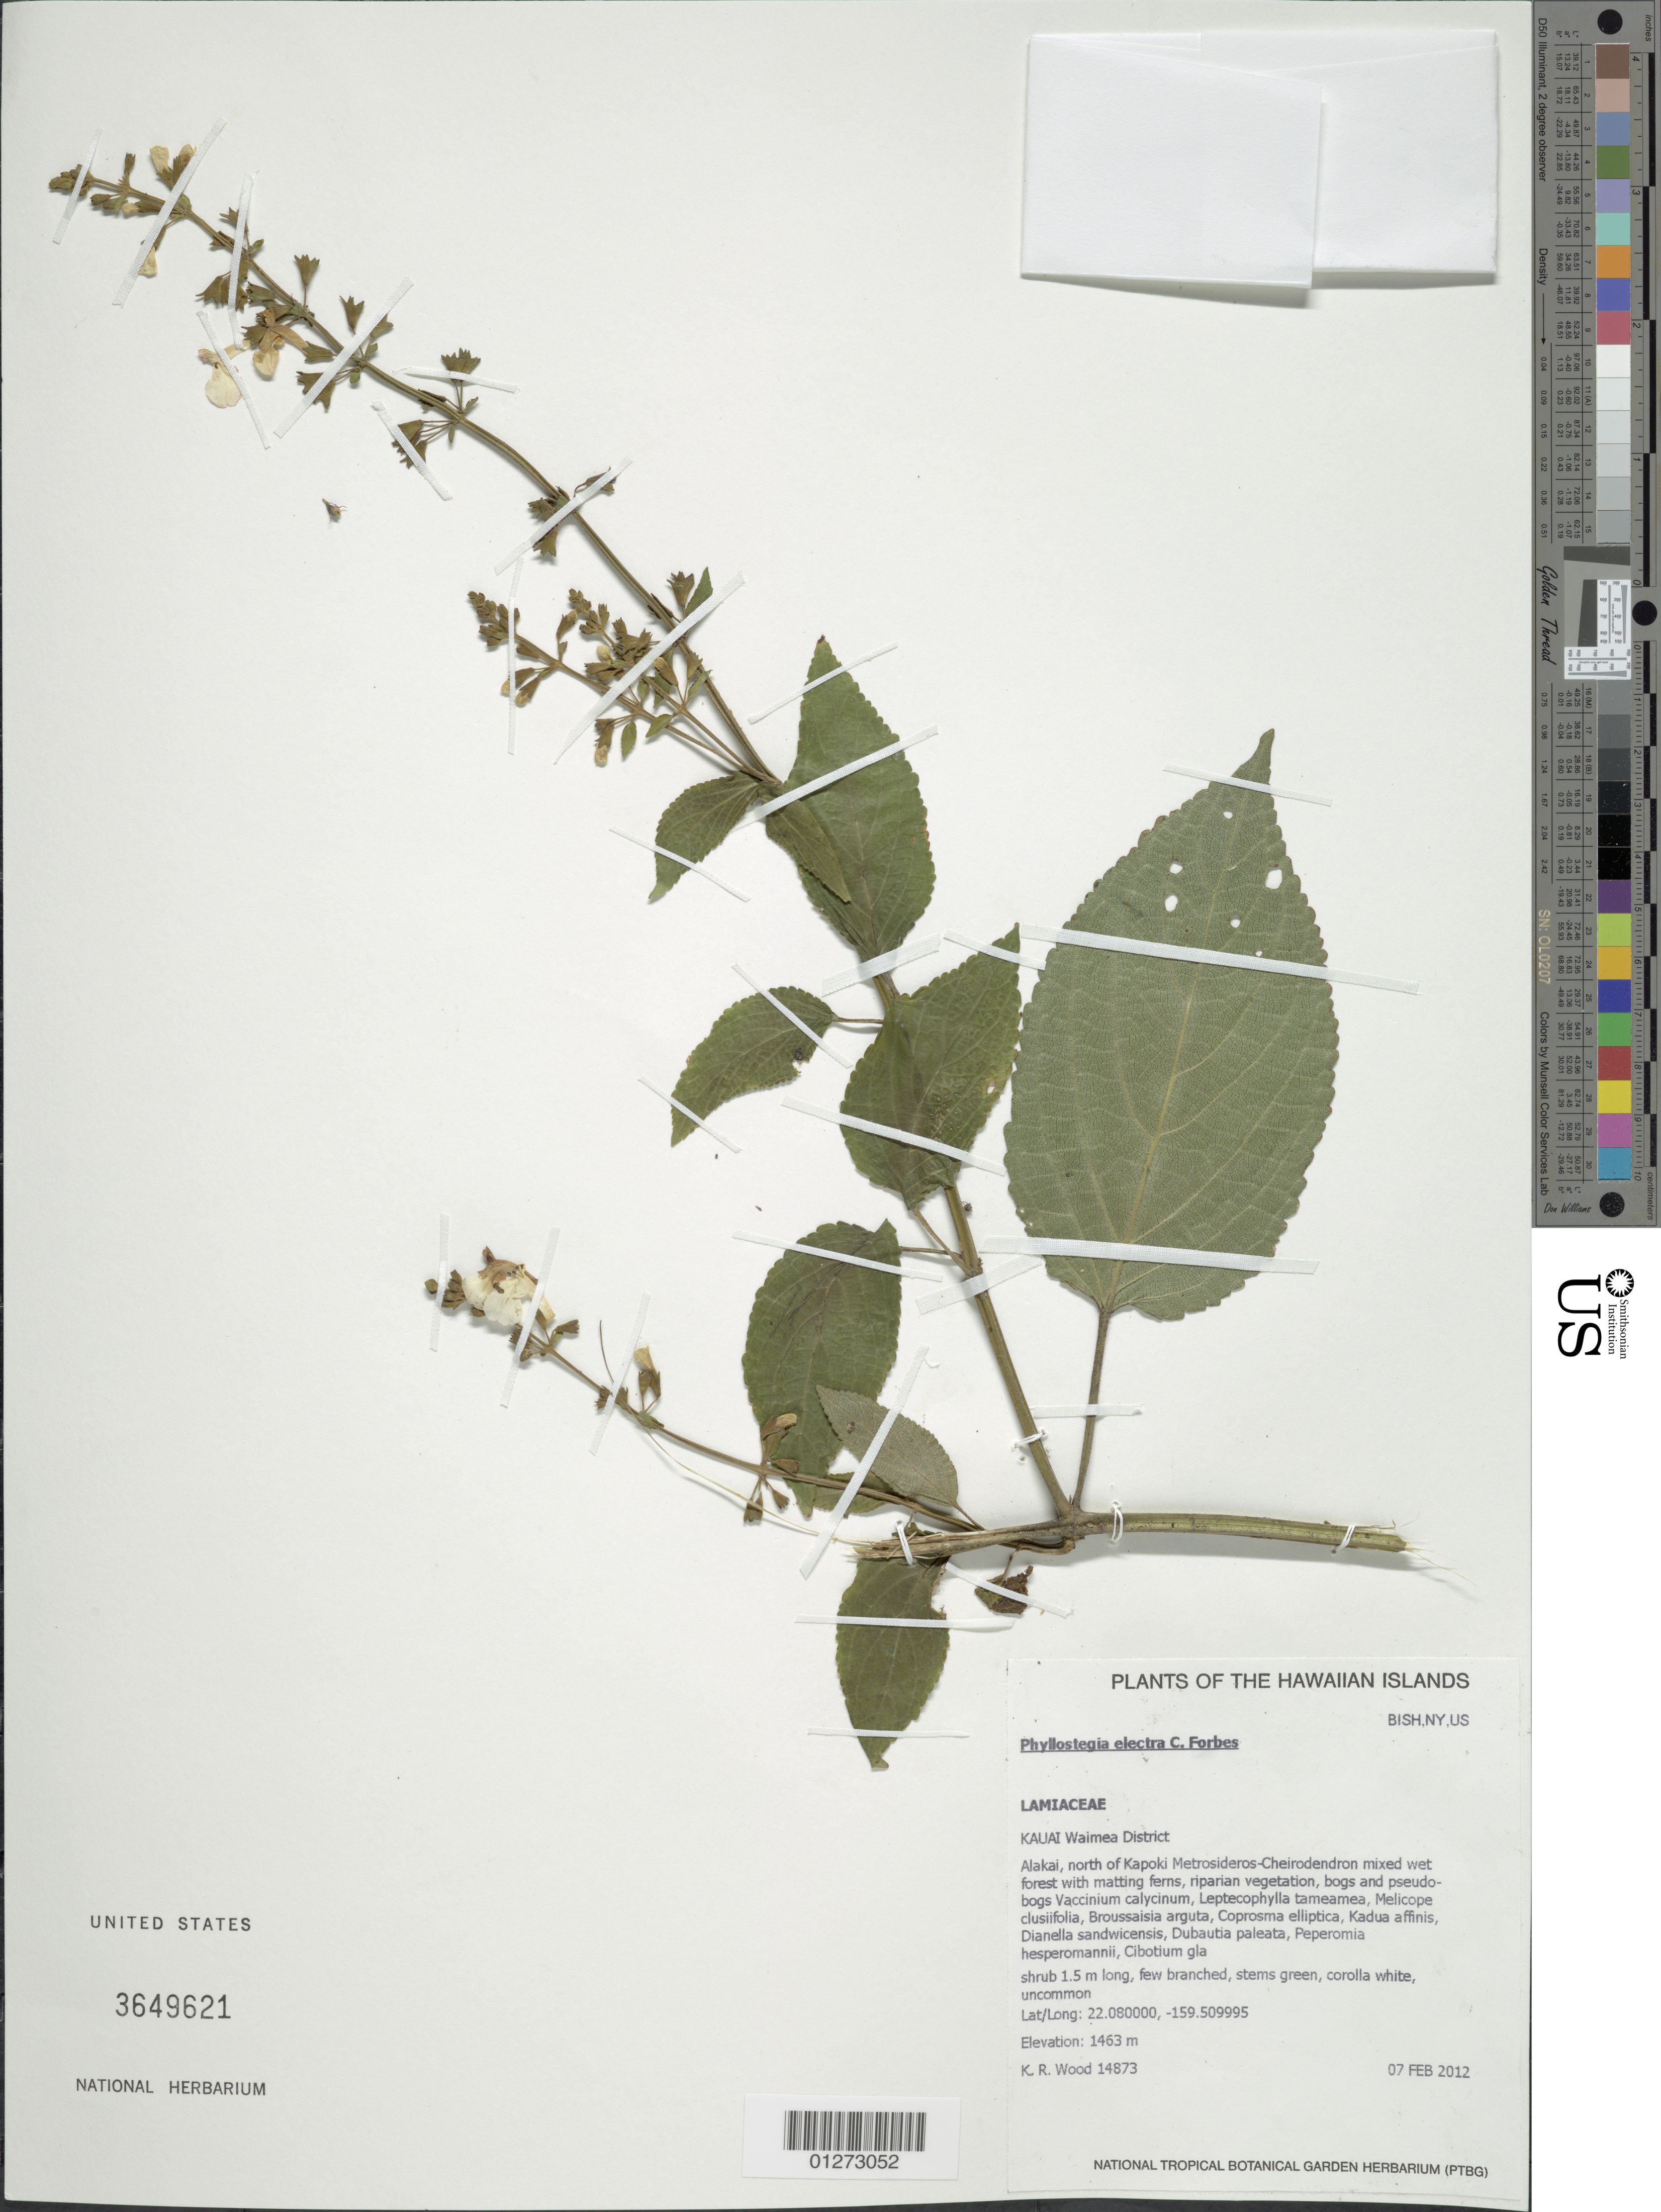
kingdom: Plantae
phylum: Tracheophyta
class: Magnoliopsida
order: Lamiales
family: Lamiaceae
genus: Phyllostegia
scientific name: Phyllostegia electra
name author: C.N. Forbes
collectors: K. R. Wood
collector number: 14873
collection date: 2012-02-07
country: United States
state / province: Hawaii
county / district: Kauai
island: Kaua'i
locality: Waimea District, Alakai, north of Kapoki.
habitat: Mixed wet forest with matting ferns, riparian vegetation, bogs and pseudobogs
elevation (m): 1463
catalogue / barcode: US 3649621